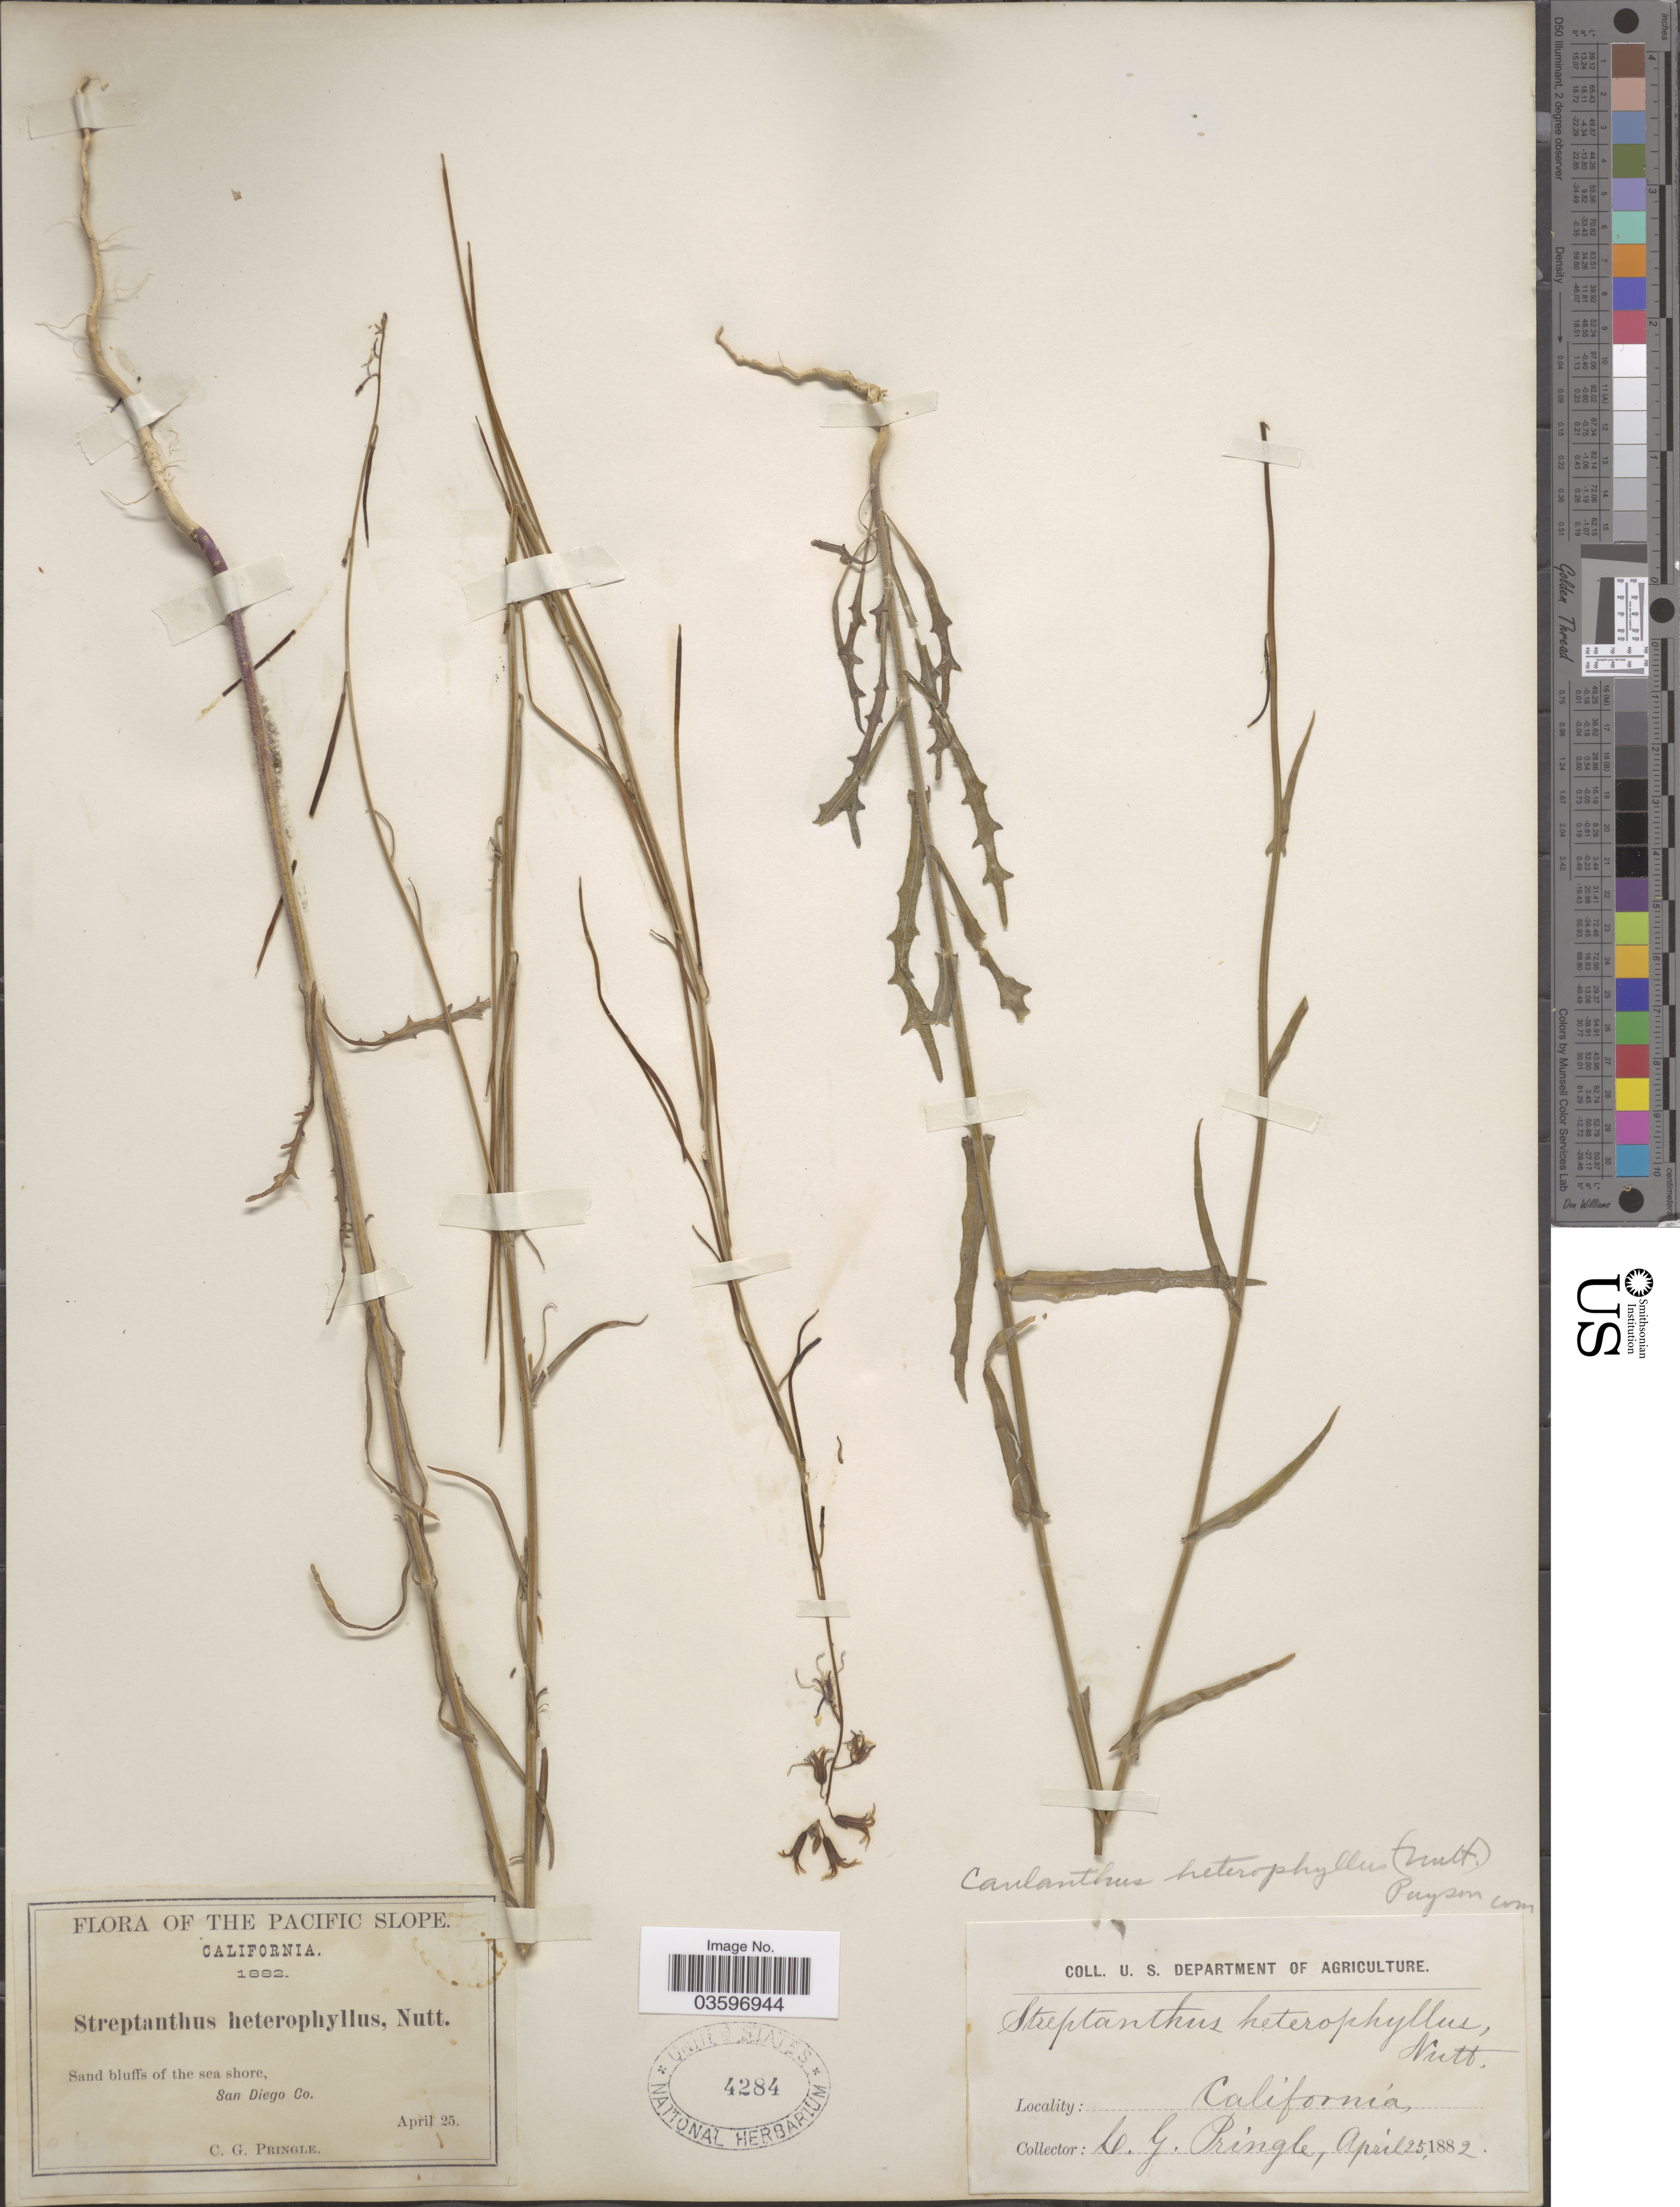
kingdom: Plantae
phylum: Tracheophyta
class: Magnoliopsida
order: Brassicales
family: Brassicaceae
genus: Caulanthus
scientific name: Caulanthus heterophyllus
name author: (Nutt.) Payson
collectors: C. G. Pringle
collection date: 1882-04-25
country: United States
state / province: California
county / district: San Diego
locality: The Pacific Slope. San Diego Co.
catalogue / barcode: US 4284